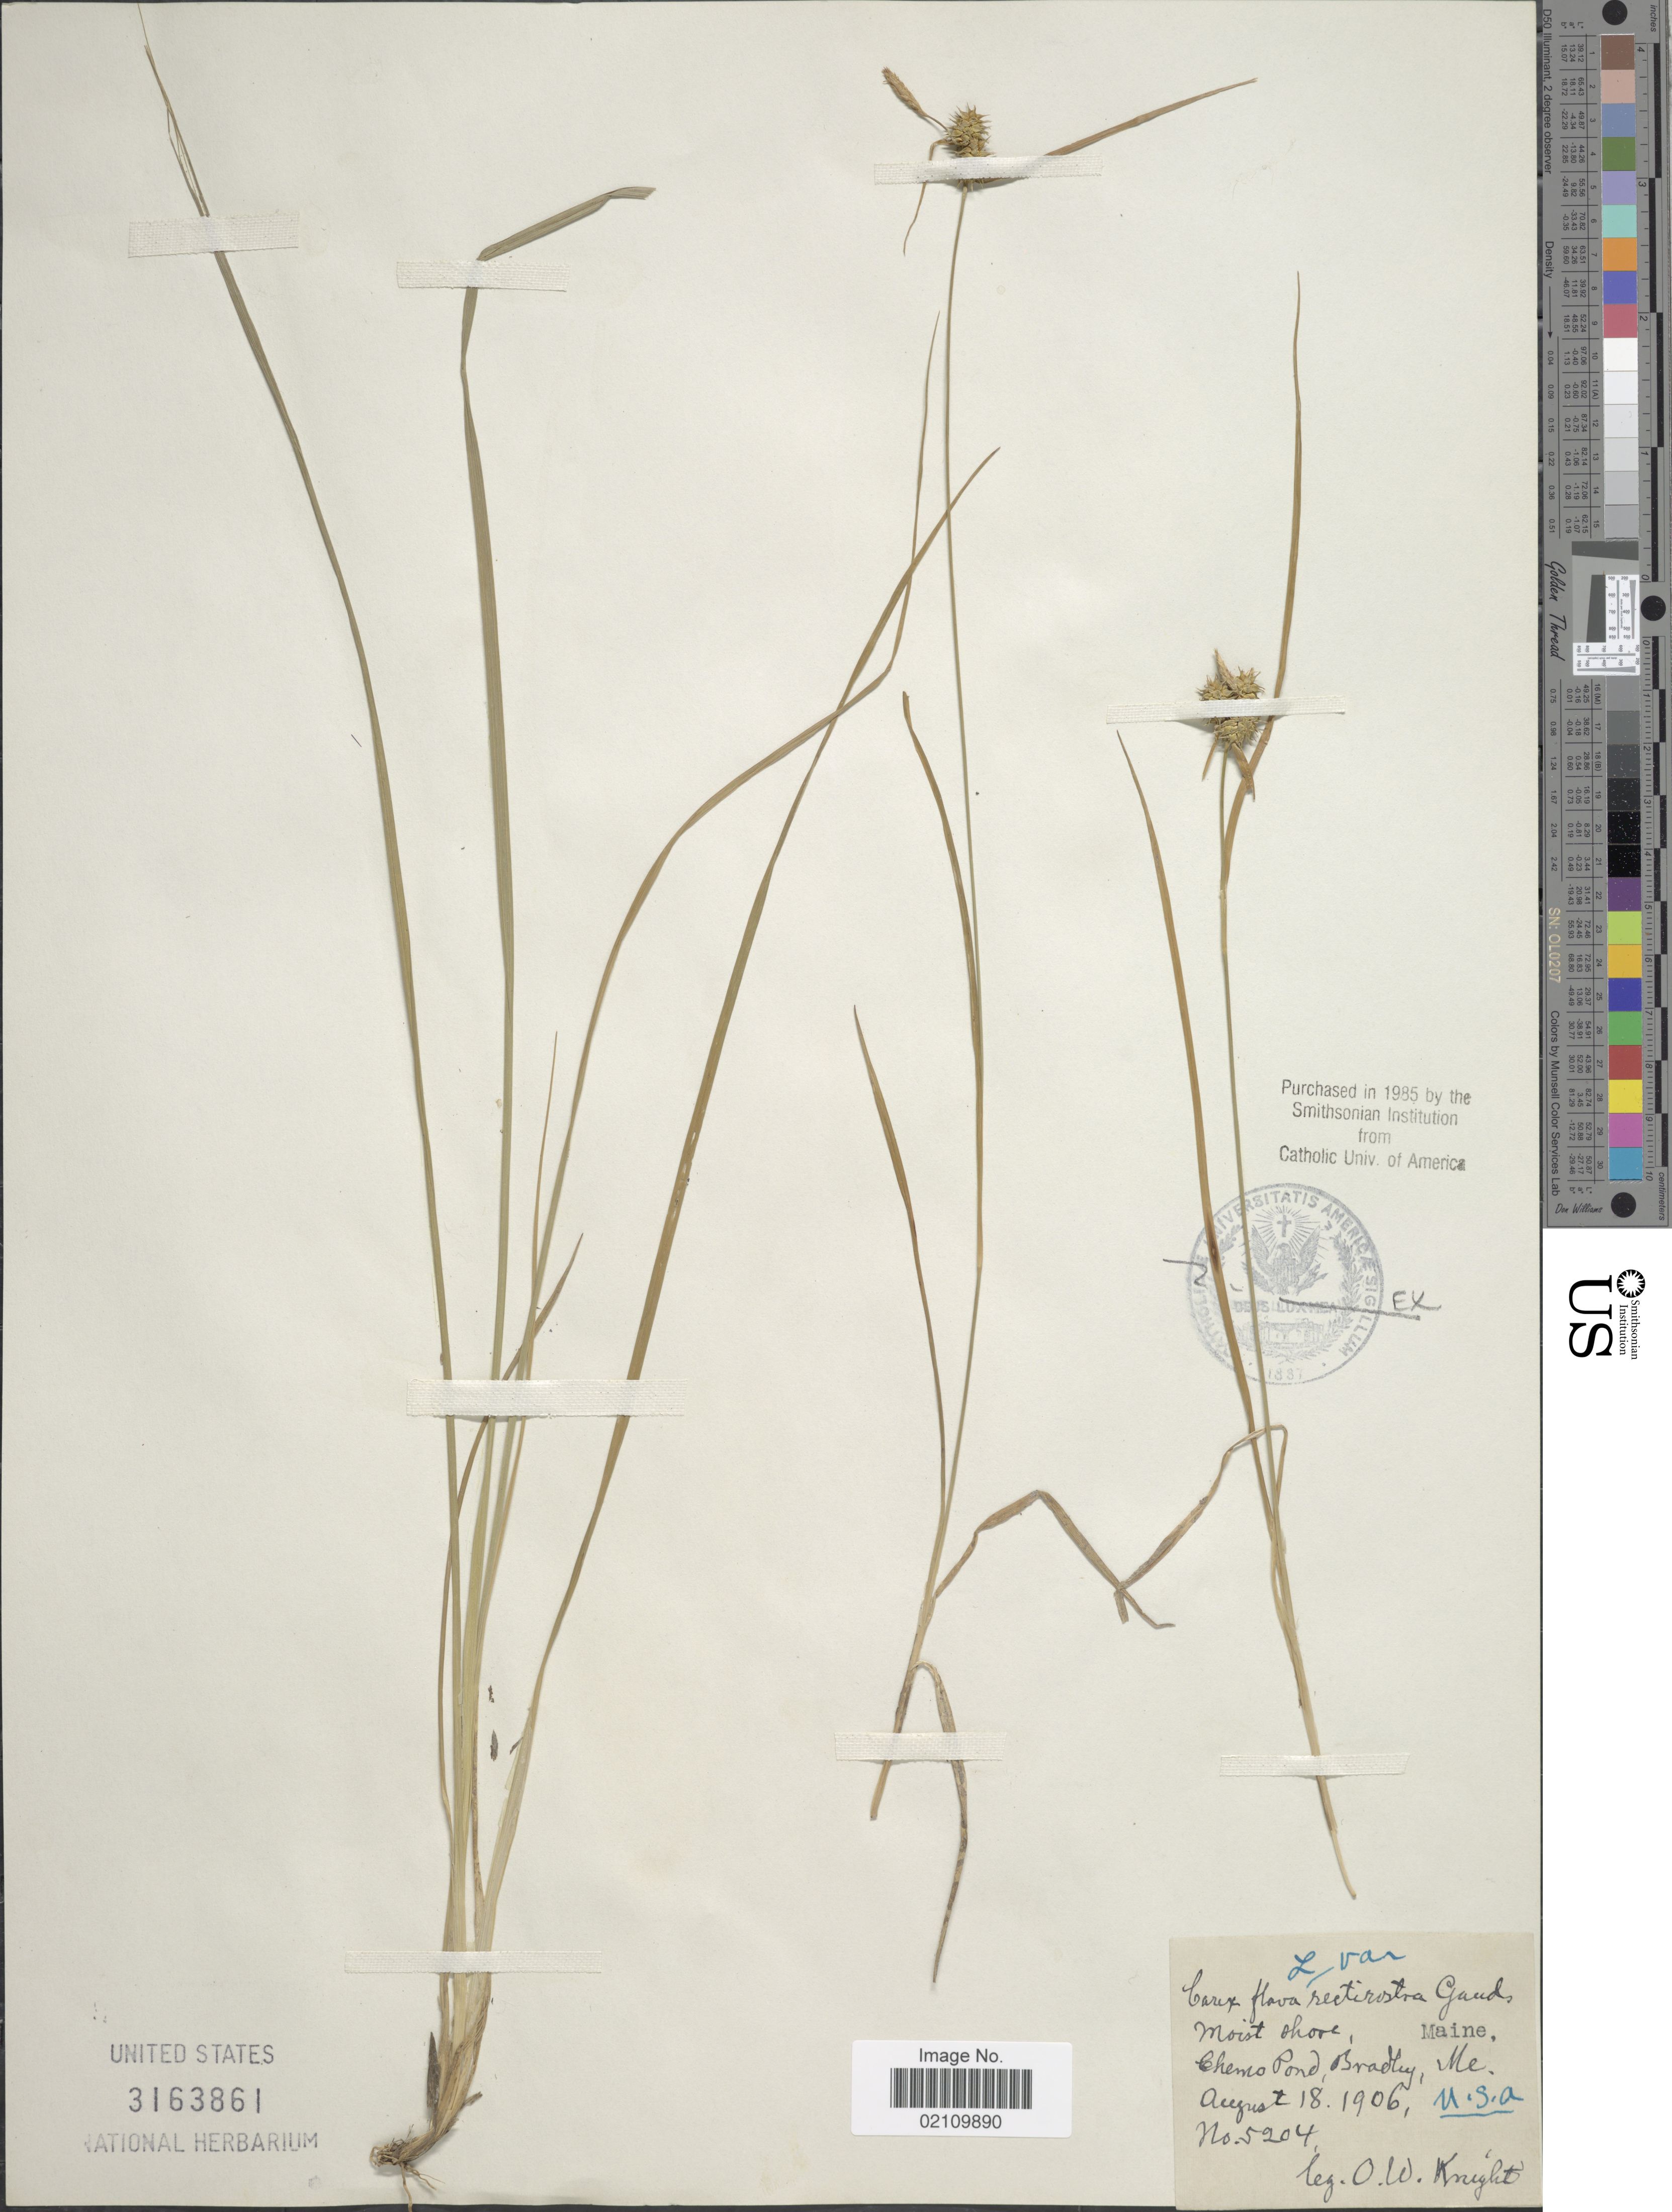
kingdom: Plantae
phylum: Tracheophyta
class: Liliopsida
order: Poales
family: Cyperaceae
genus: Carex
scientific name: Carex flava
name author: L.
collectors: O. Knight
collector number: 5204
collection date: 1906-08-18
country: United States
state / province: Maine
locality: Moist shore, Chemo Pond, Bradley, Me.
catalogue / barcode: US 3163861